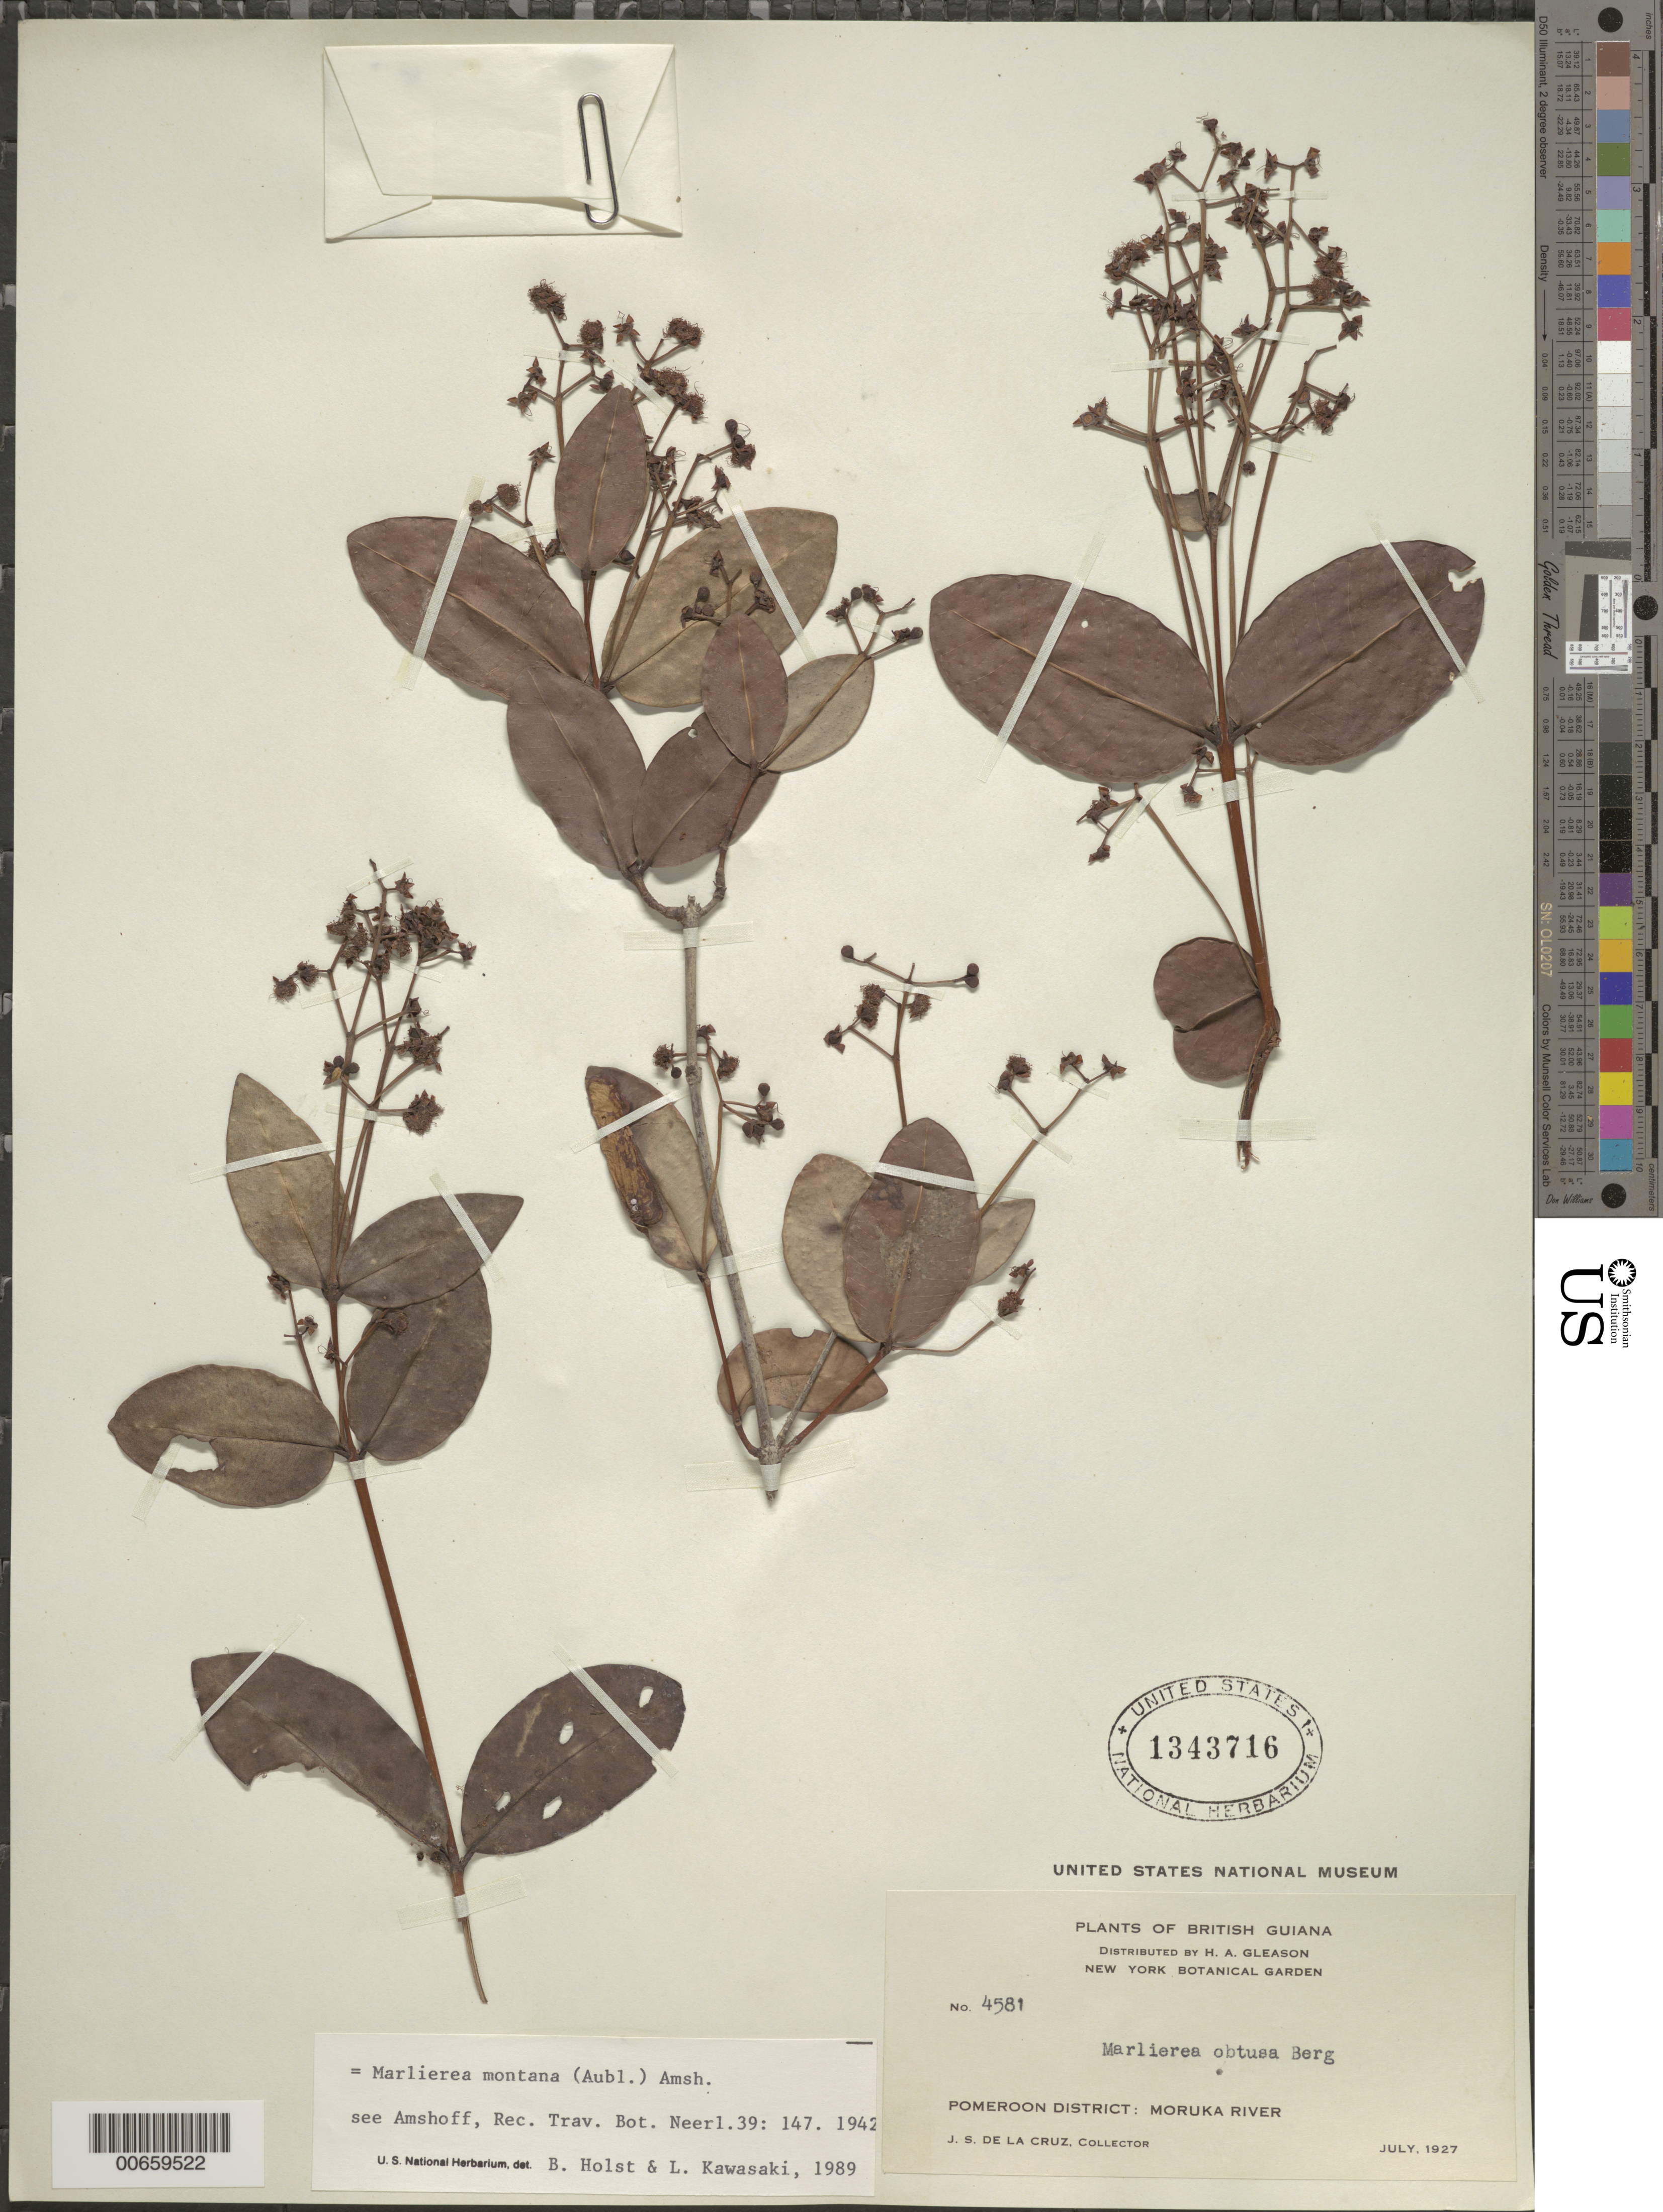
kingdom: Plantae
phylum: Tracheophyta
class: Magnoliopsida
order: Myrtales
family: Myrtaceae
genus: Myrcia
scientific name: Myrcia neomontana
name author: E. Lucas & C.E. Wilson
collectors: J. S. de la Cruz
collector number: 4581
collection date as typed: Jul-27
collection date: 1927-07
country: Guyana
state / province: Barima-Waini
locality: Moruka R., Pomeroon Dist.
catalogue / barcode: US 1343716